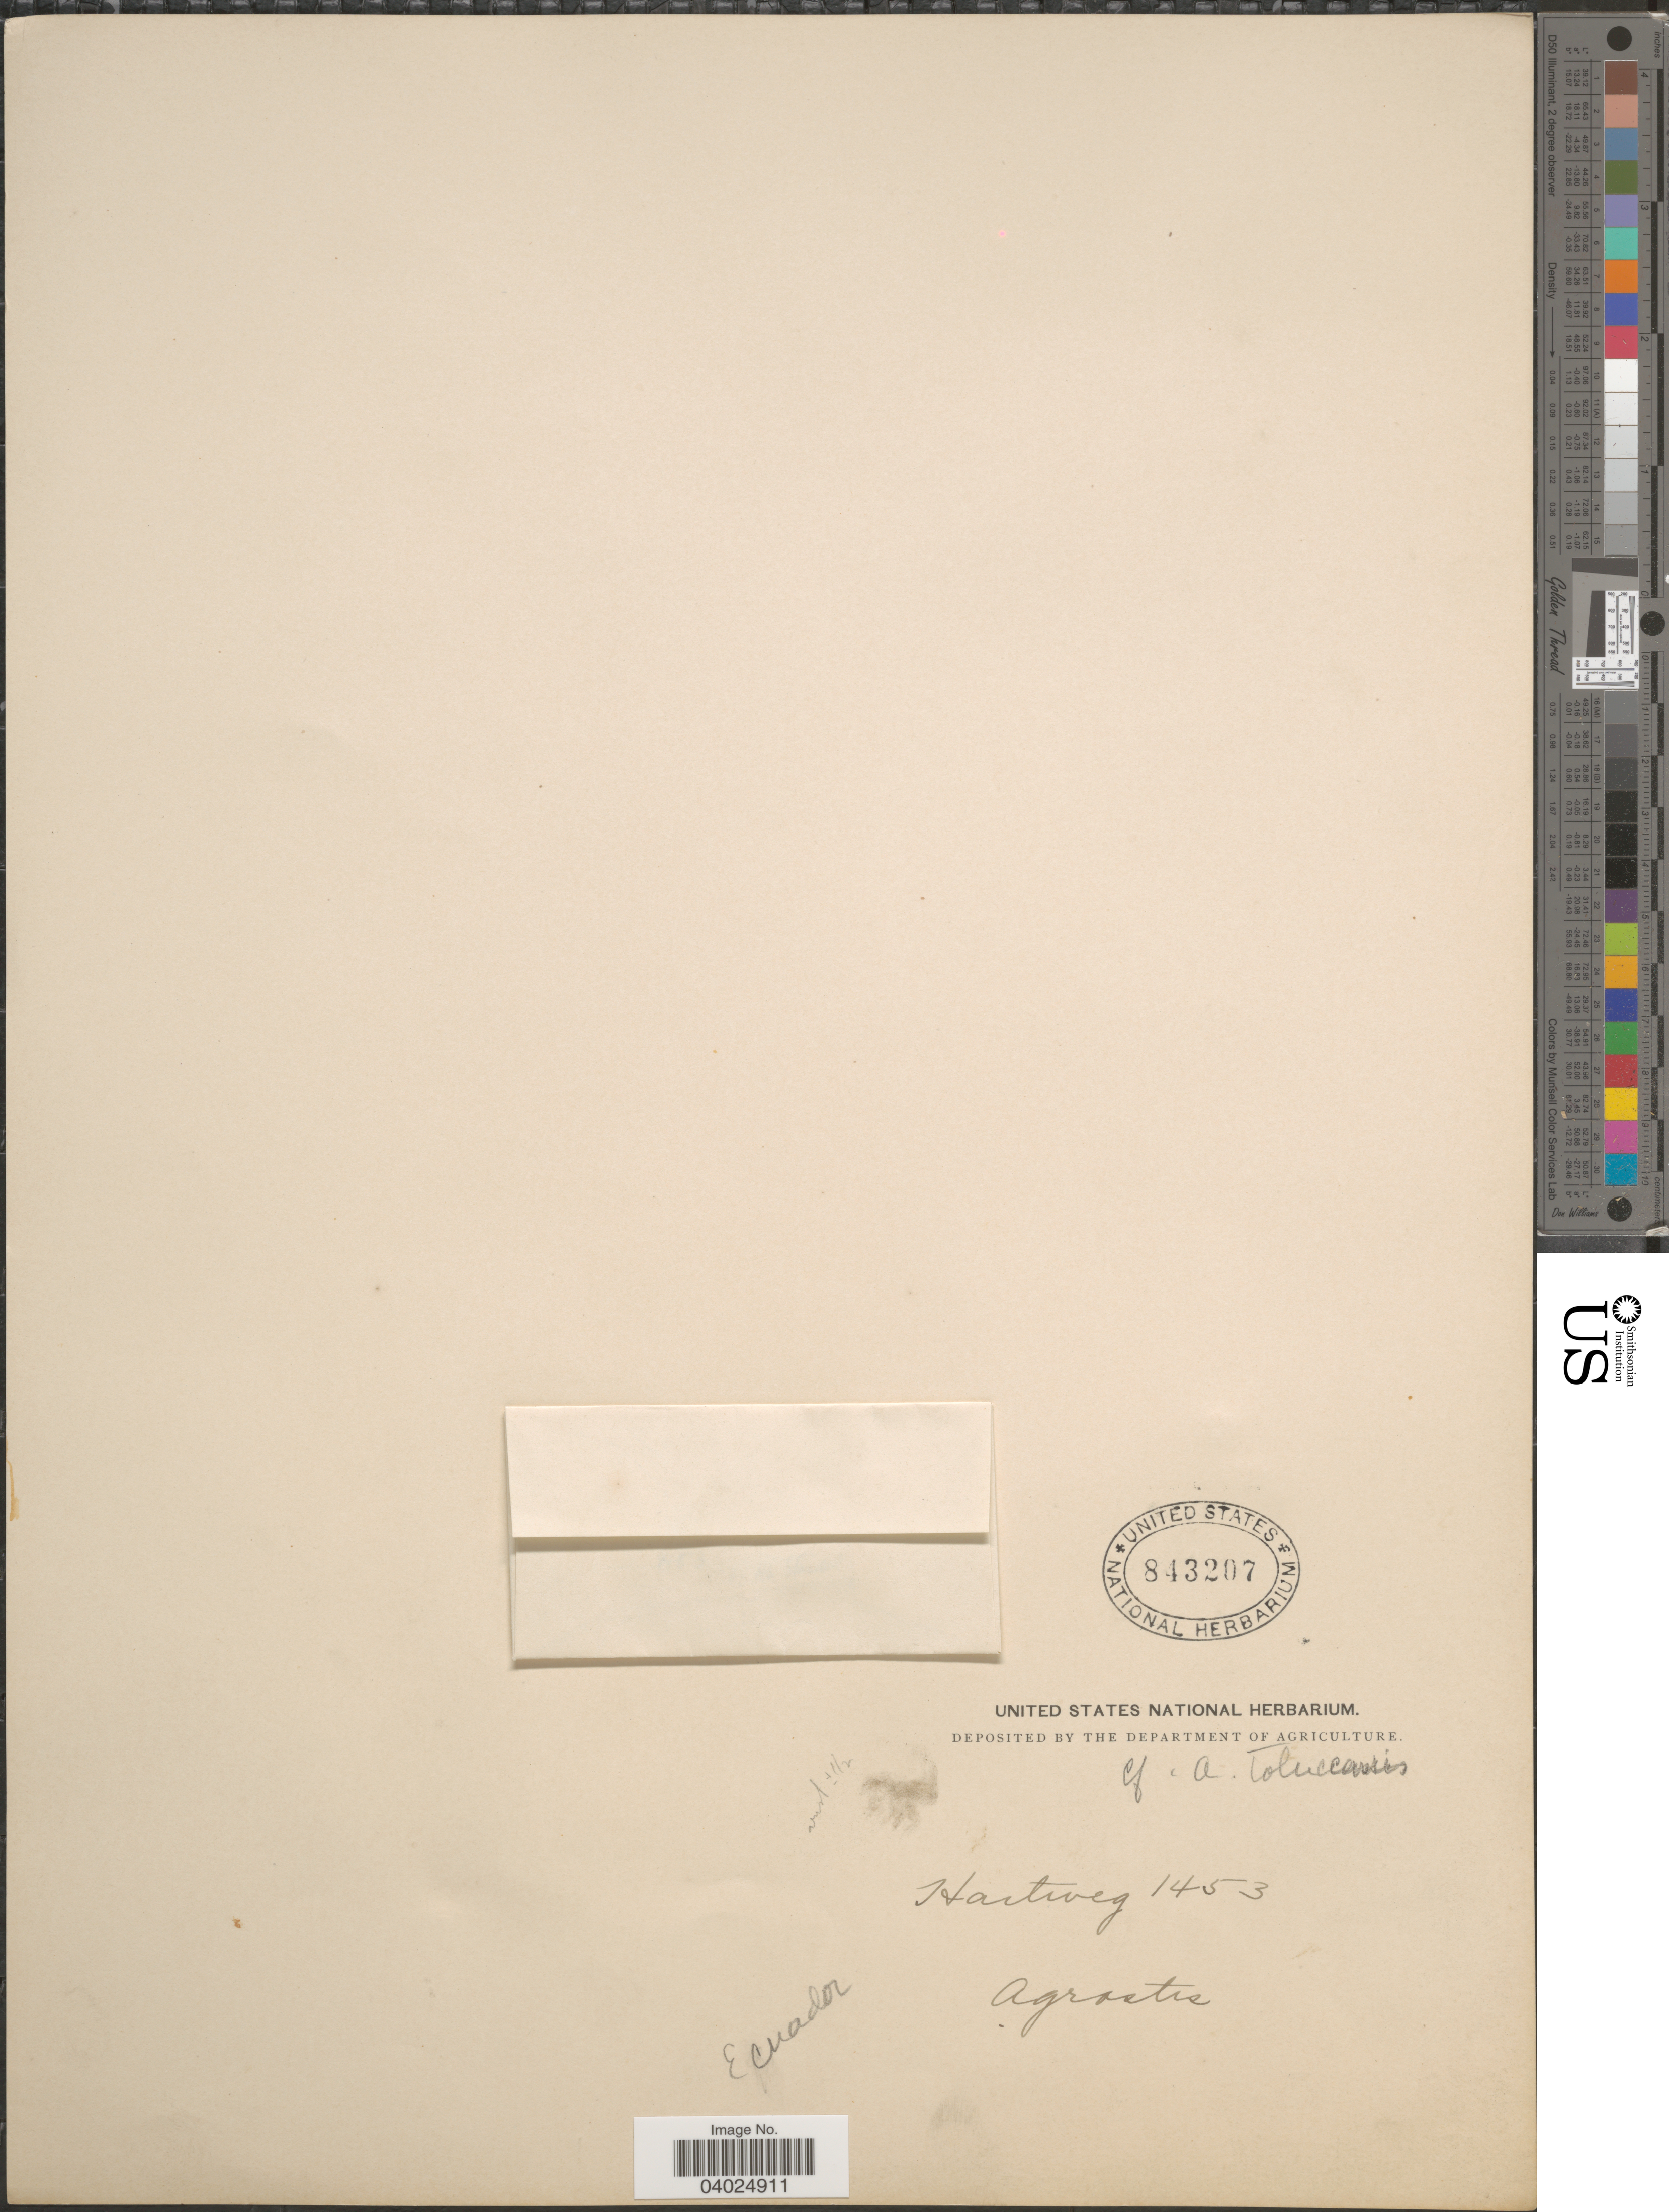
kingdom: Plantae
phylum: Tracheophyta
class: Liliopsida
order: Poales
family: Poaceae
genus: Agrostis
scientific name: Agrostis tolucensis Kunth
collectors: Hartweg, --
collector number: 1453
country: Ecuador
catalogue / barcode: US 843207